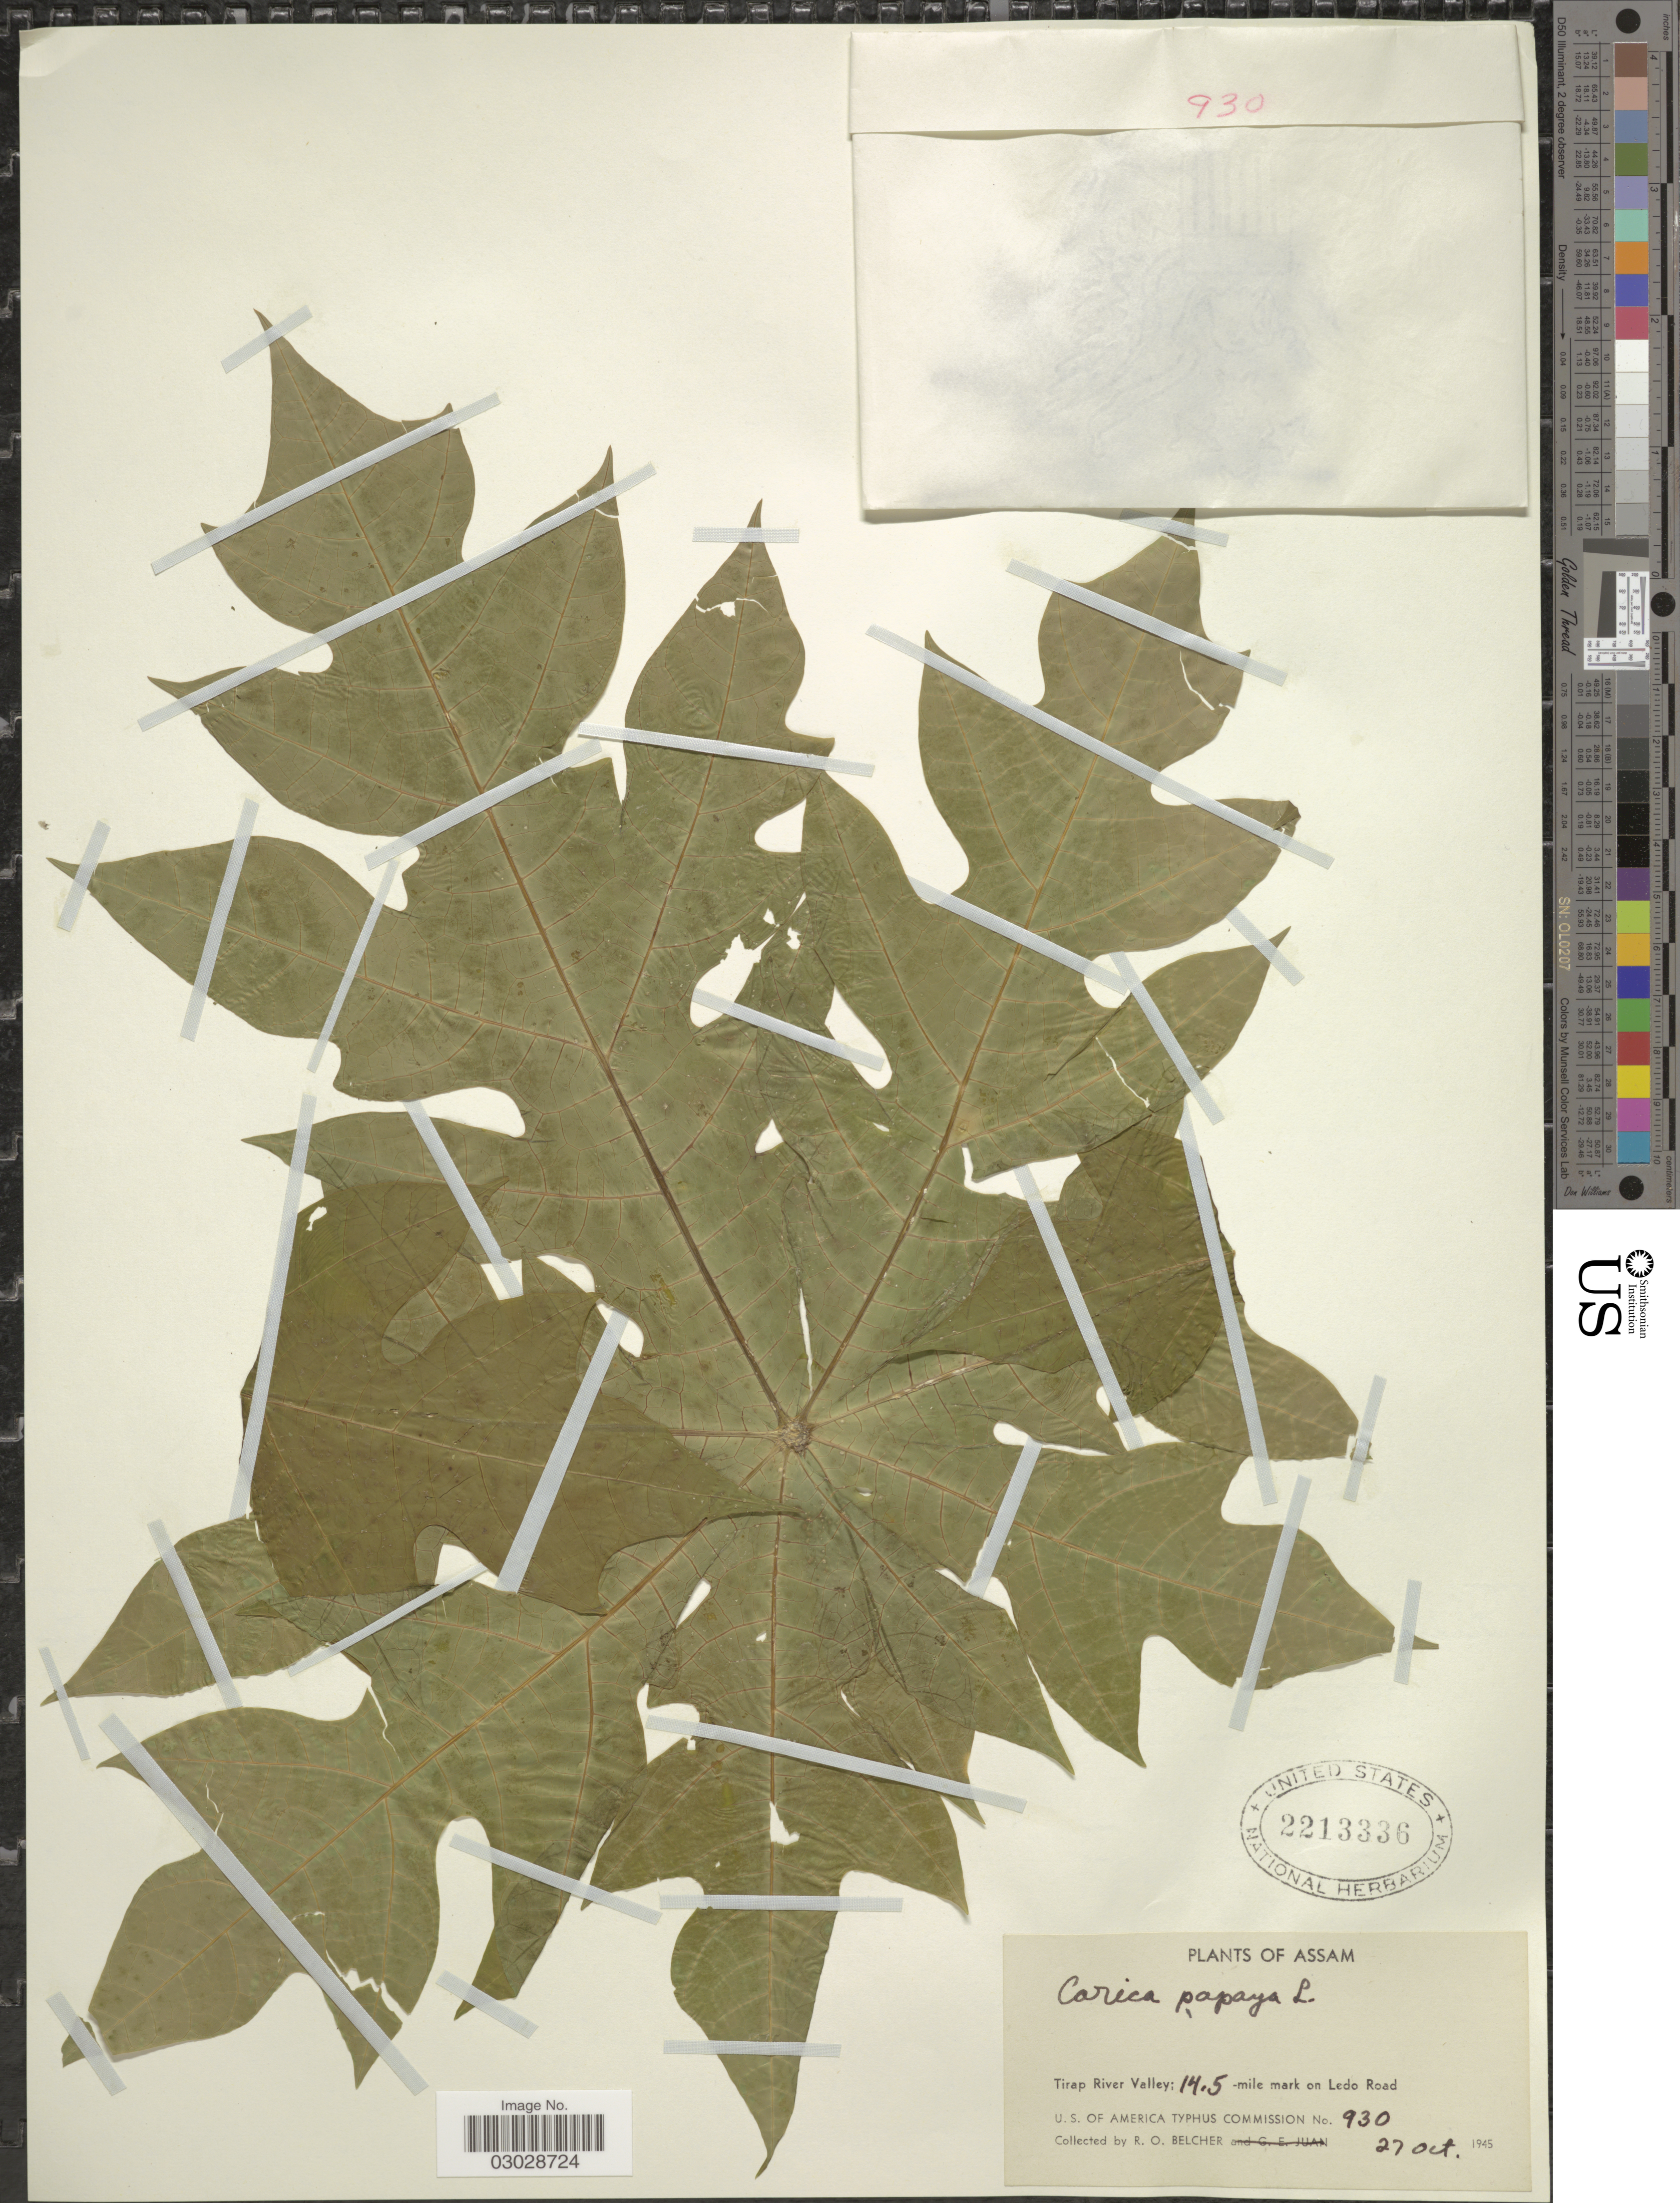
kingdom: Plantae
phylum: Tracheophyta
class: Magnoliopsida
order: Brassicales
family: Caricaceae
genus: Carica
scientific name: Carica papaya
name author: L.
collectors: R. Belcher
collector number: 930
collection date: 1945-10-27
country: India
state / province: Assam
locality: Tirap River Valley; 14.5- mile mark on Ledo Road.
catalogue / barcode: US 2213336